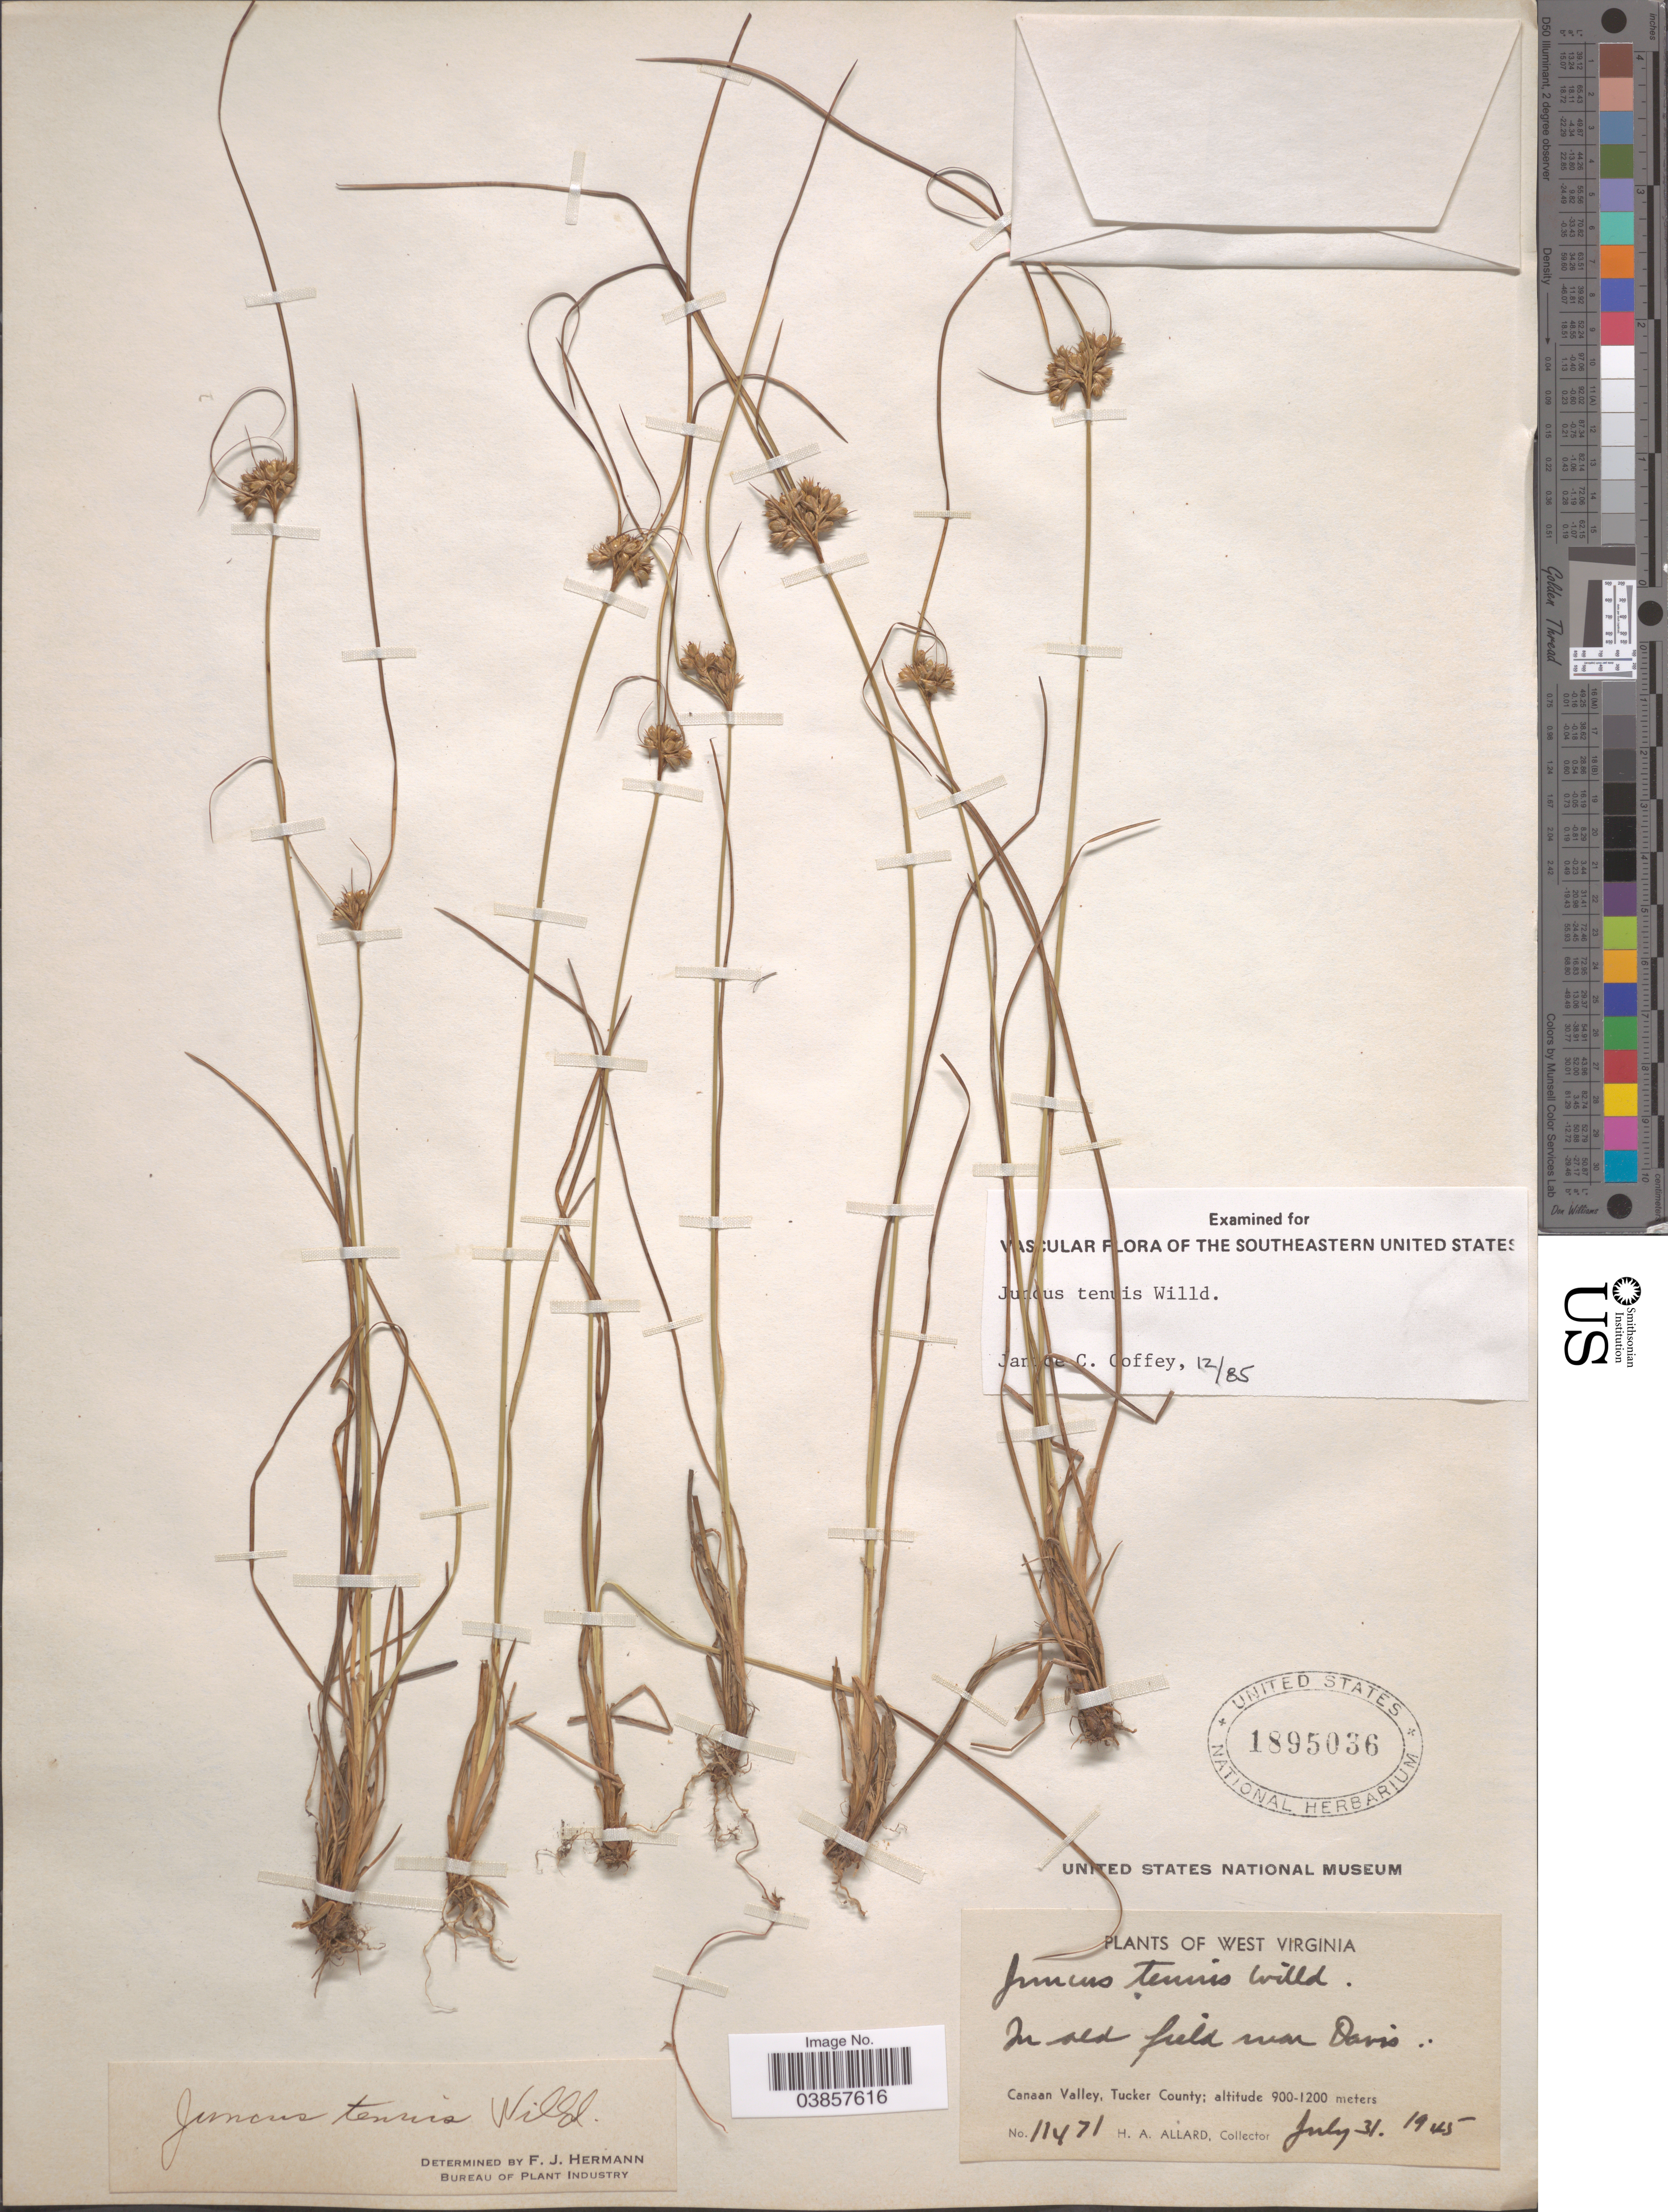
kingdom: Plantae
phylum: Tracheophyta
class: Liliopsida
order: Poales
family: Juncaceae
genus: Juncus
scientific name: Juncus tenuis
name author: Willd.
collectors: H. A. Allard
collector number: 11471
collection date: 1945-07-31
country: United States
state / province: West Virginia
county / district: Tucker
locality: Near Davis: Canaan Valley, Tucker County.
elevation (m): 900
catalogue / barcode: US 1895036